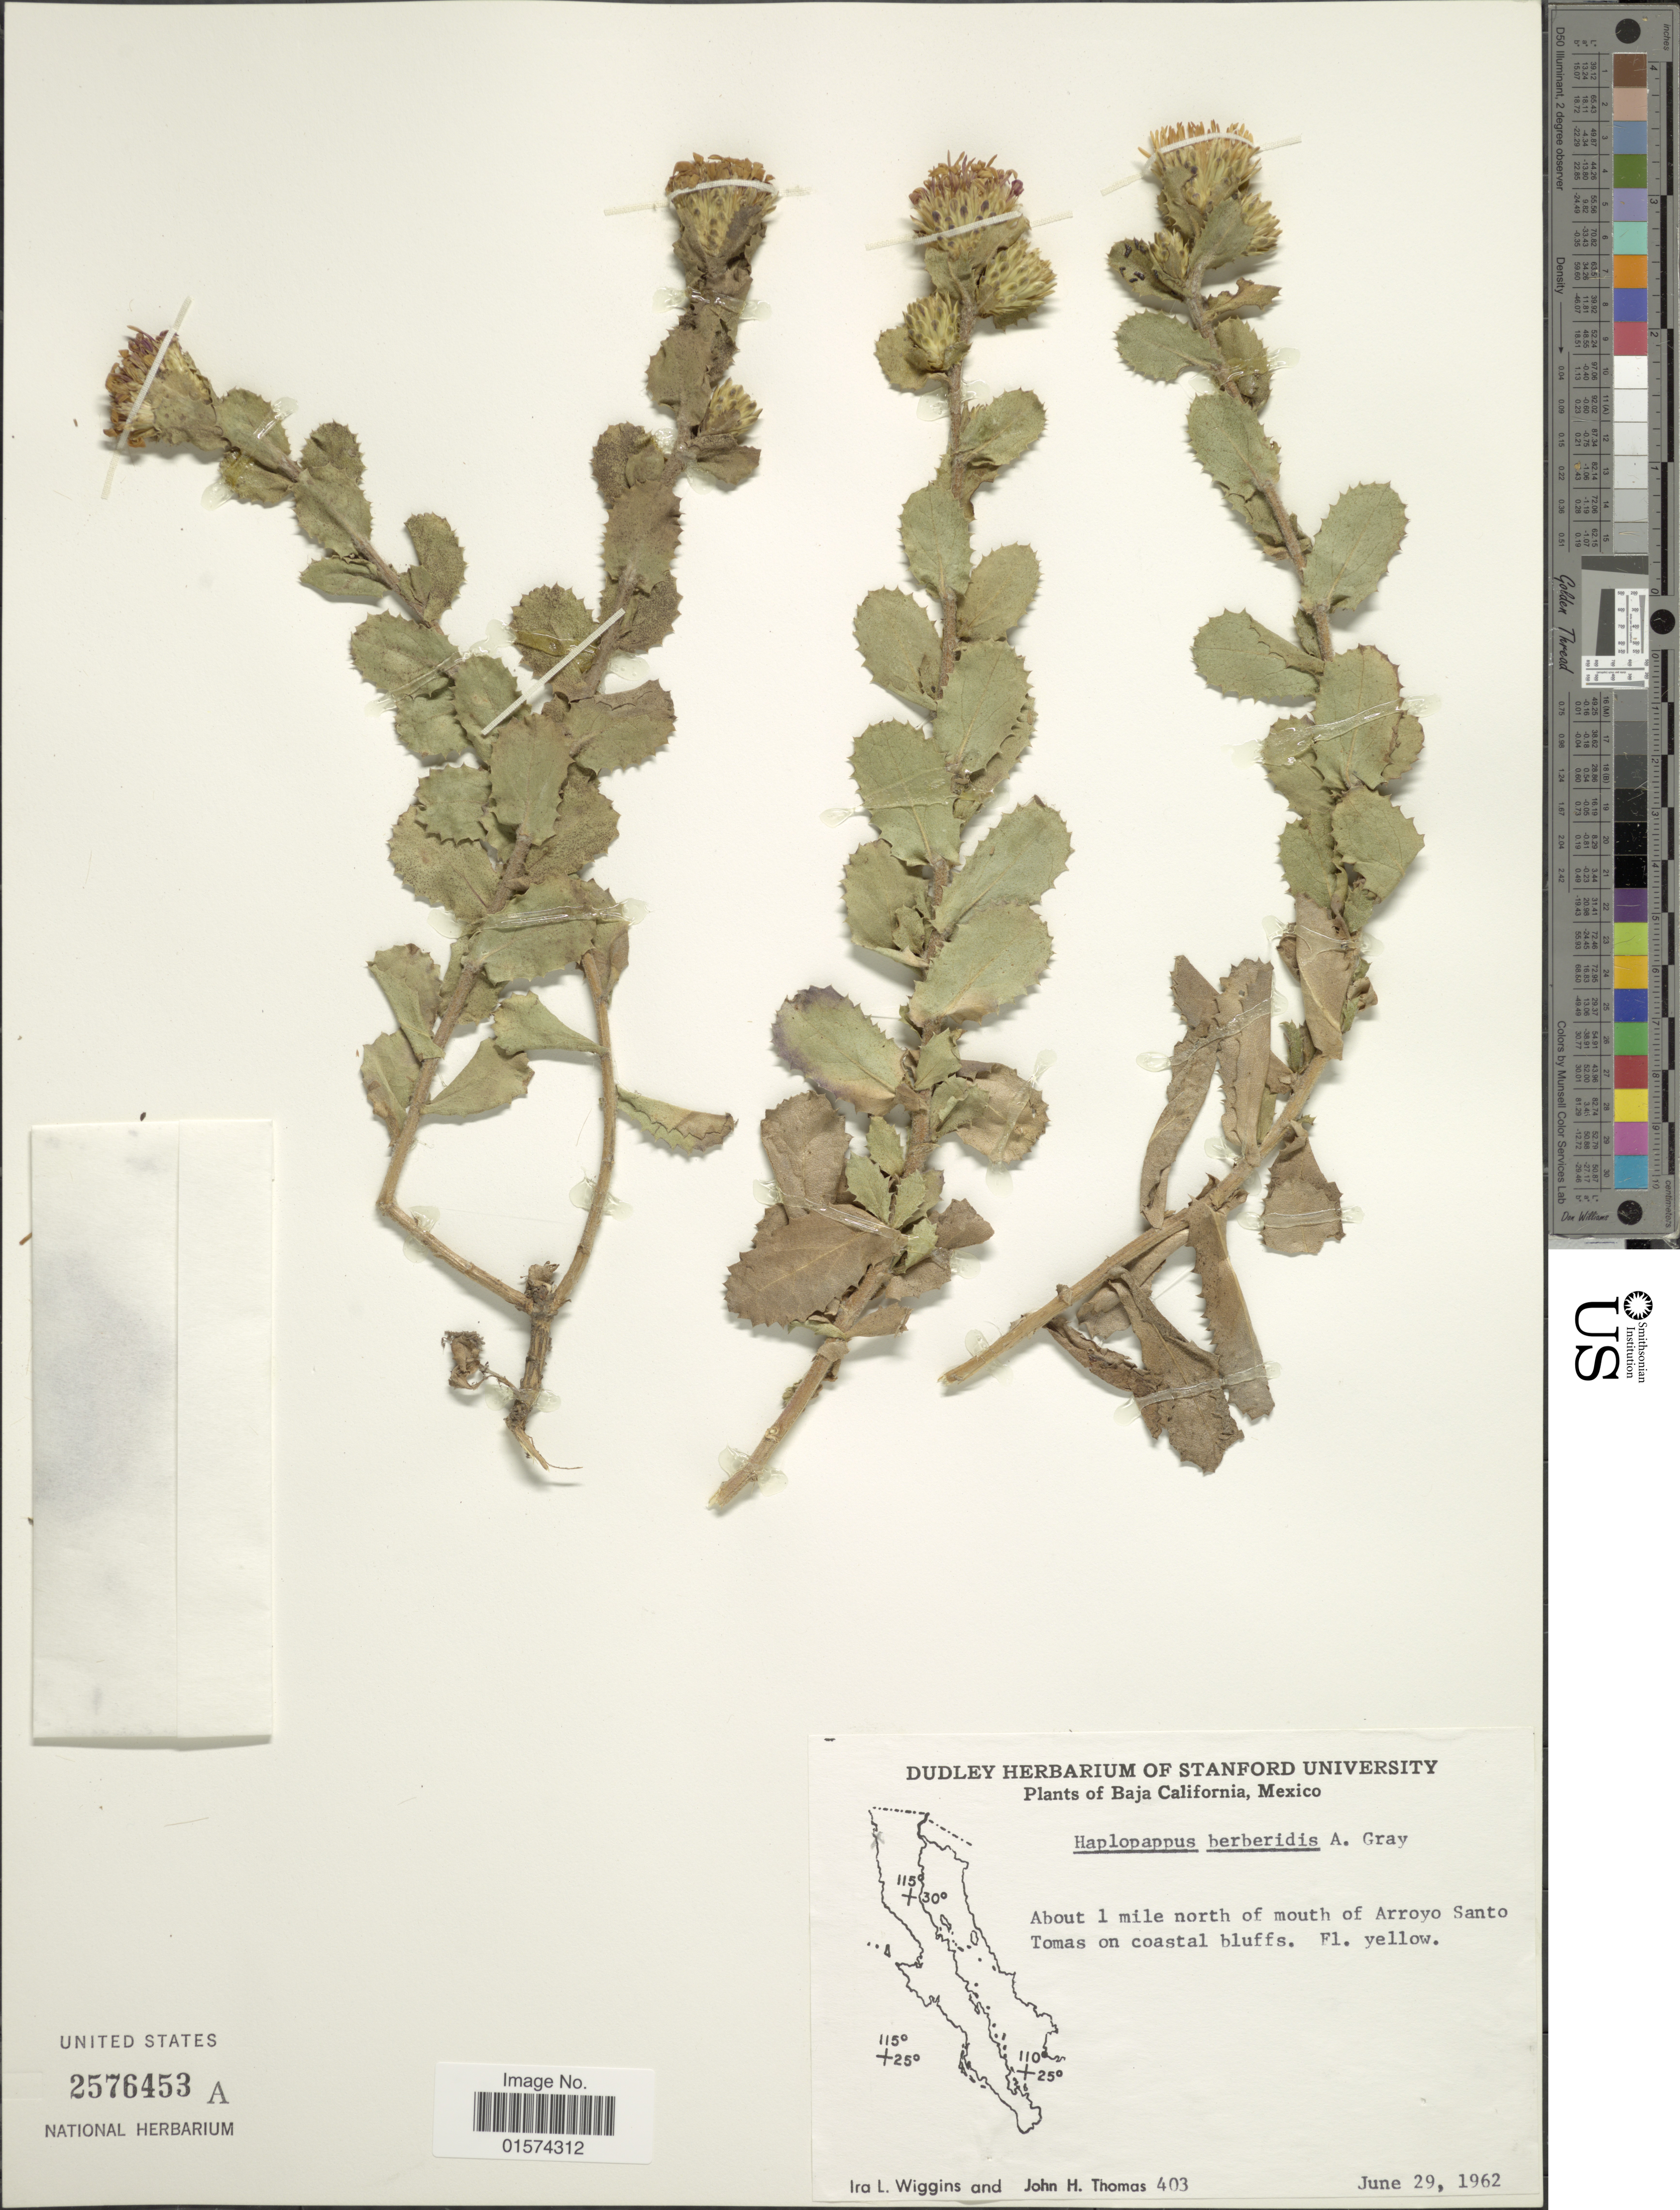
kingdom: Plantae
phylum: Tracheophyta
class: Magnoliopsida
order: Asterales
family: Asteraceae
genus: Hazardia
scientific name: Hazardia berberidis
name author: (A. Gray) Greene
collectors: I. L. Wiggins & J. H. Thomas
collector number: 403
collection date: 1962-06-29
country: Mexico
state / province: Baja California Sur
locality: About 1 mile north of mouth of Arroyo Santo Tomas on coastal bluffs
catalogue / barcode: US 2576453A